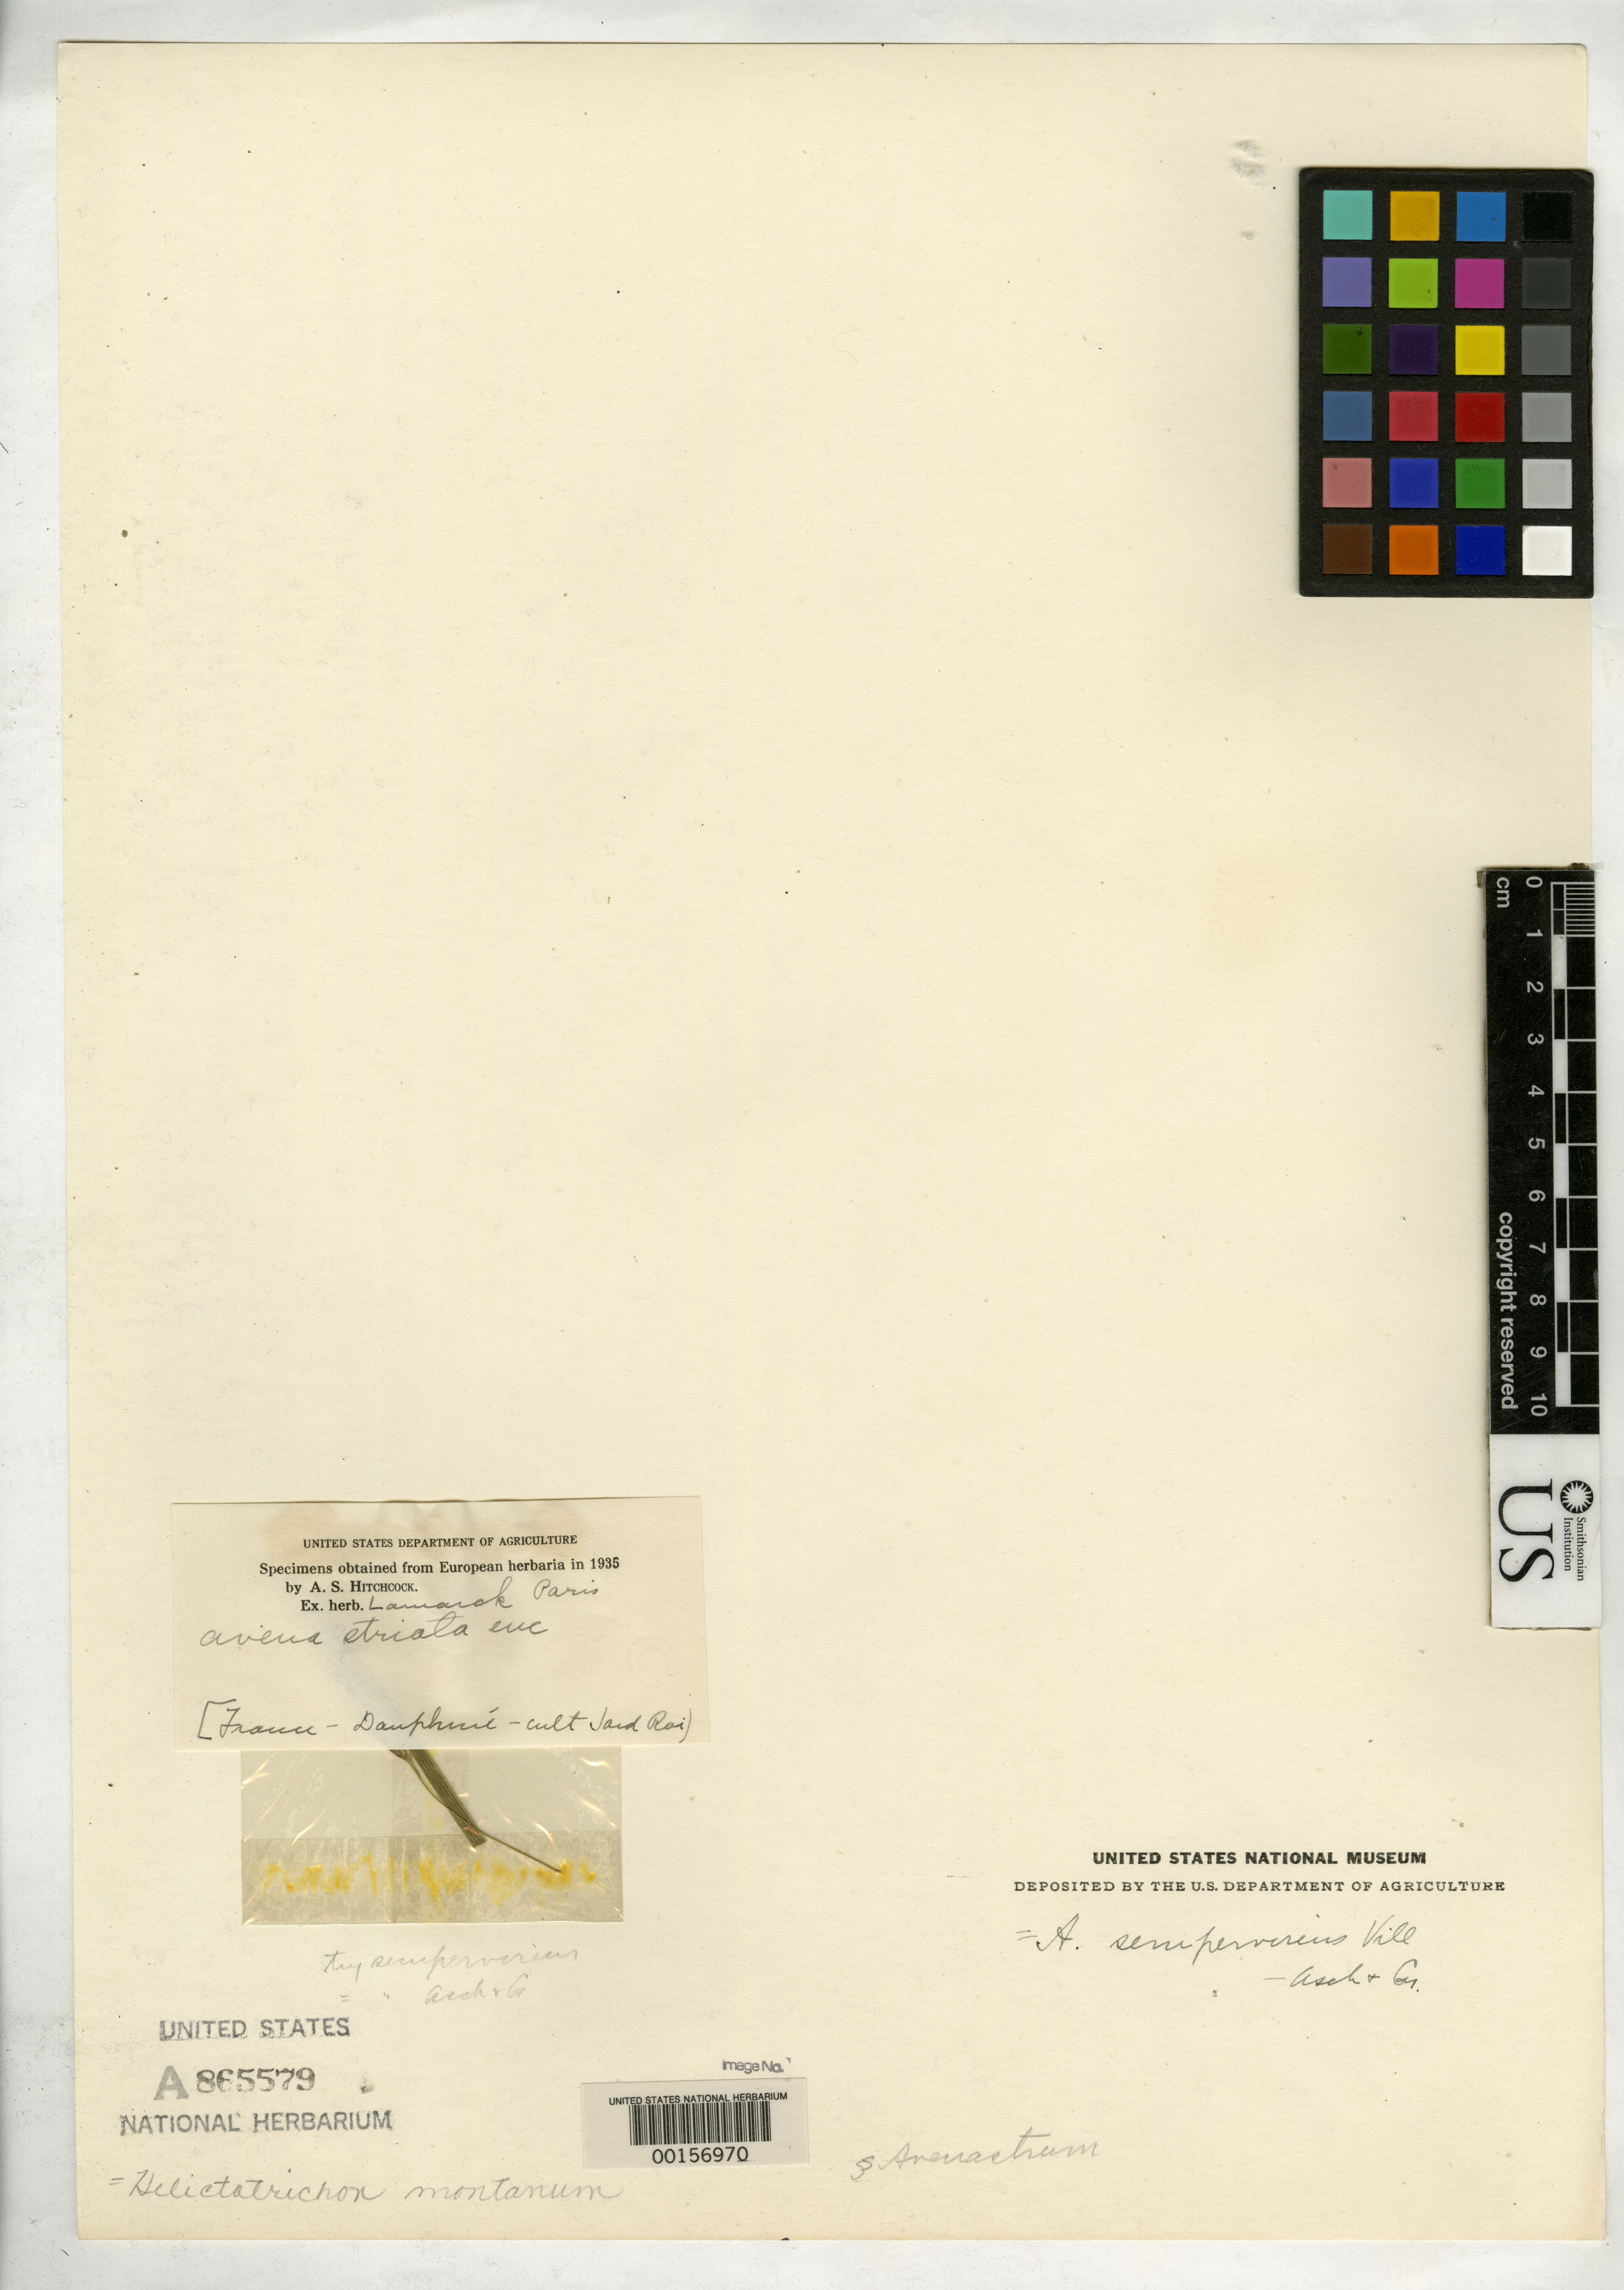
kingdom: Plantae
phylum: Tracheophyta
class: Liliopsida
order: Poales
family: Poaceae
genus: Avena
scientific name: Avena striata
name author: Lam.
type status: Type Fragment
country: France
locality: Dauphine, cultive au Jardin du Roi.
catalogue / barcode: US 865579A